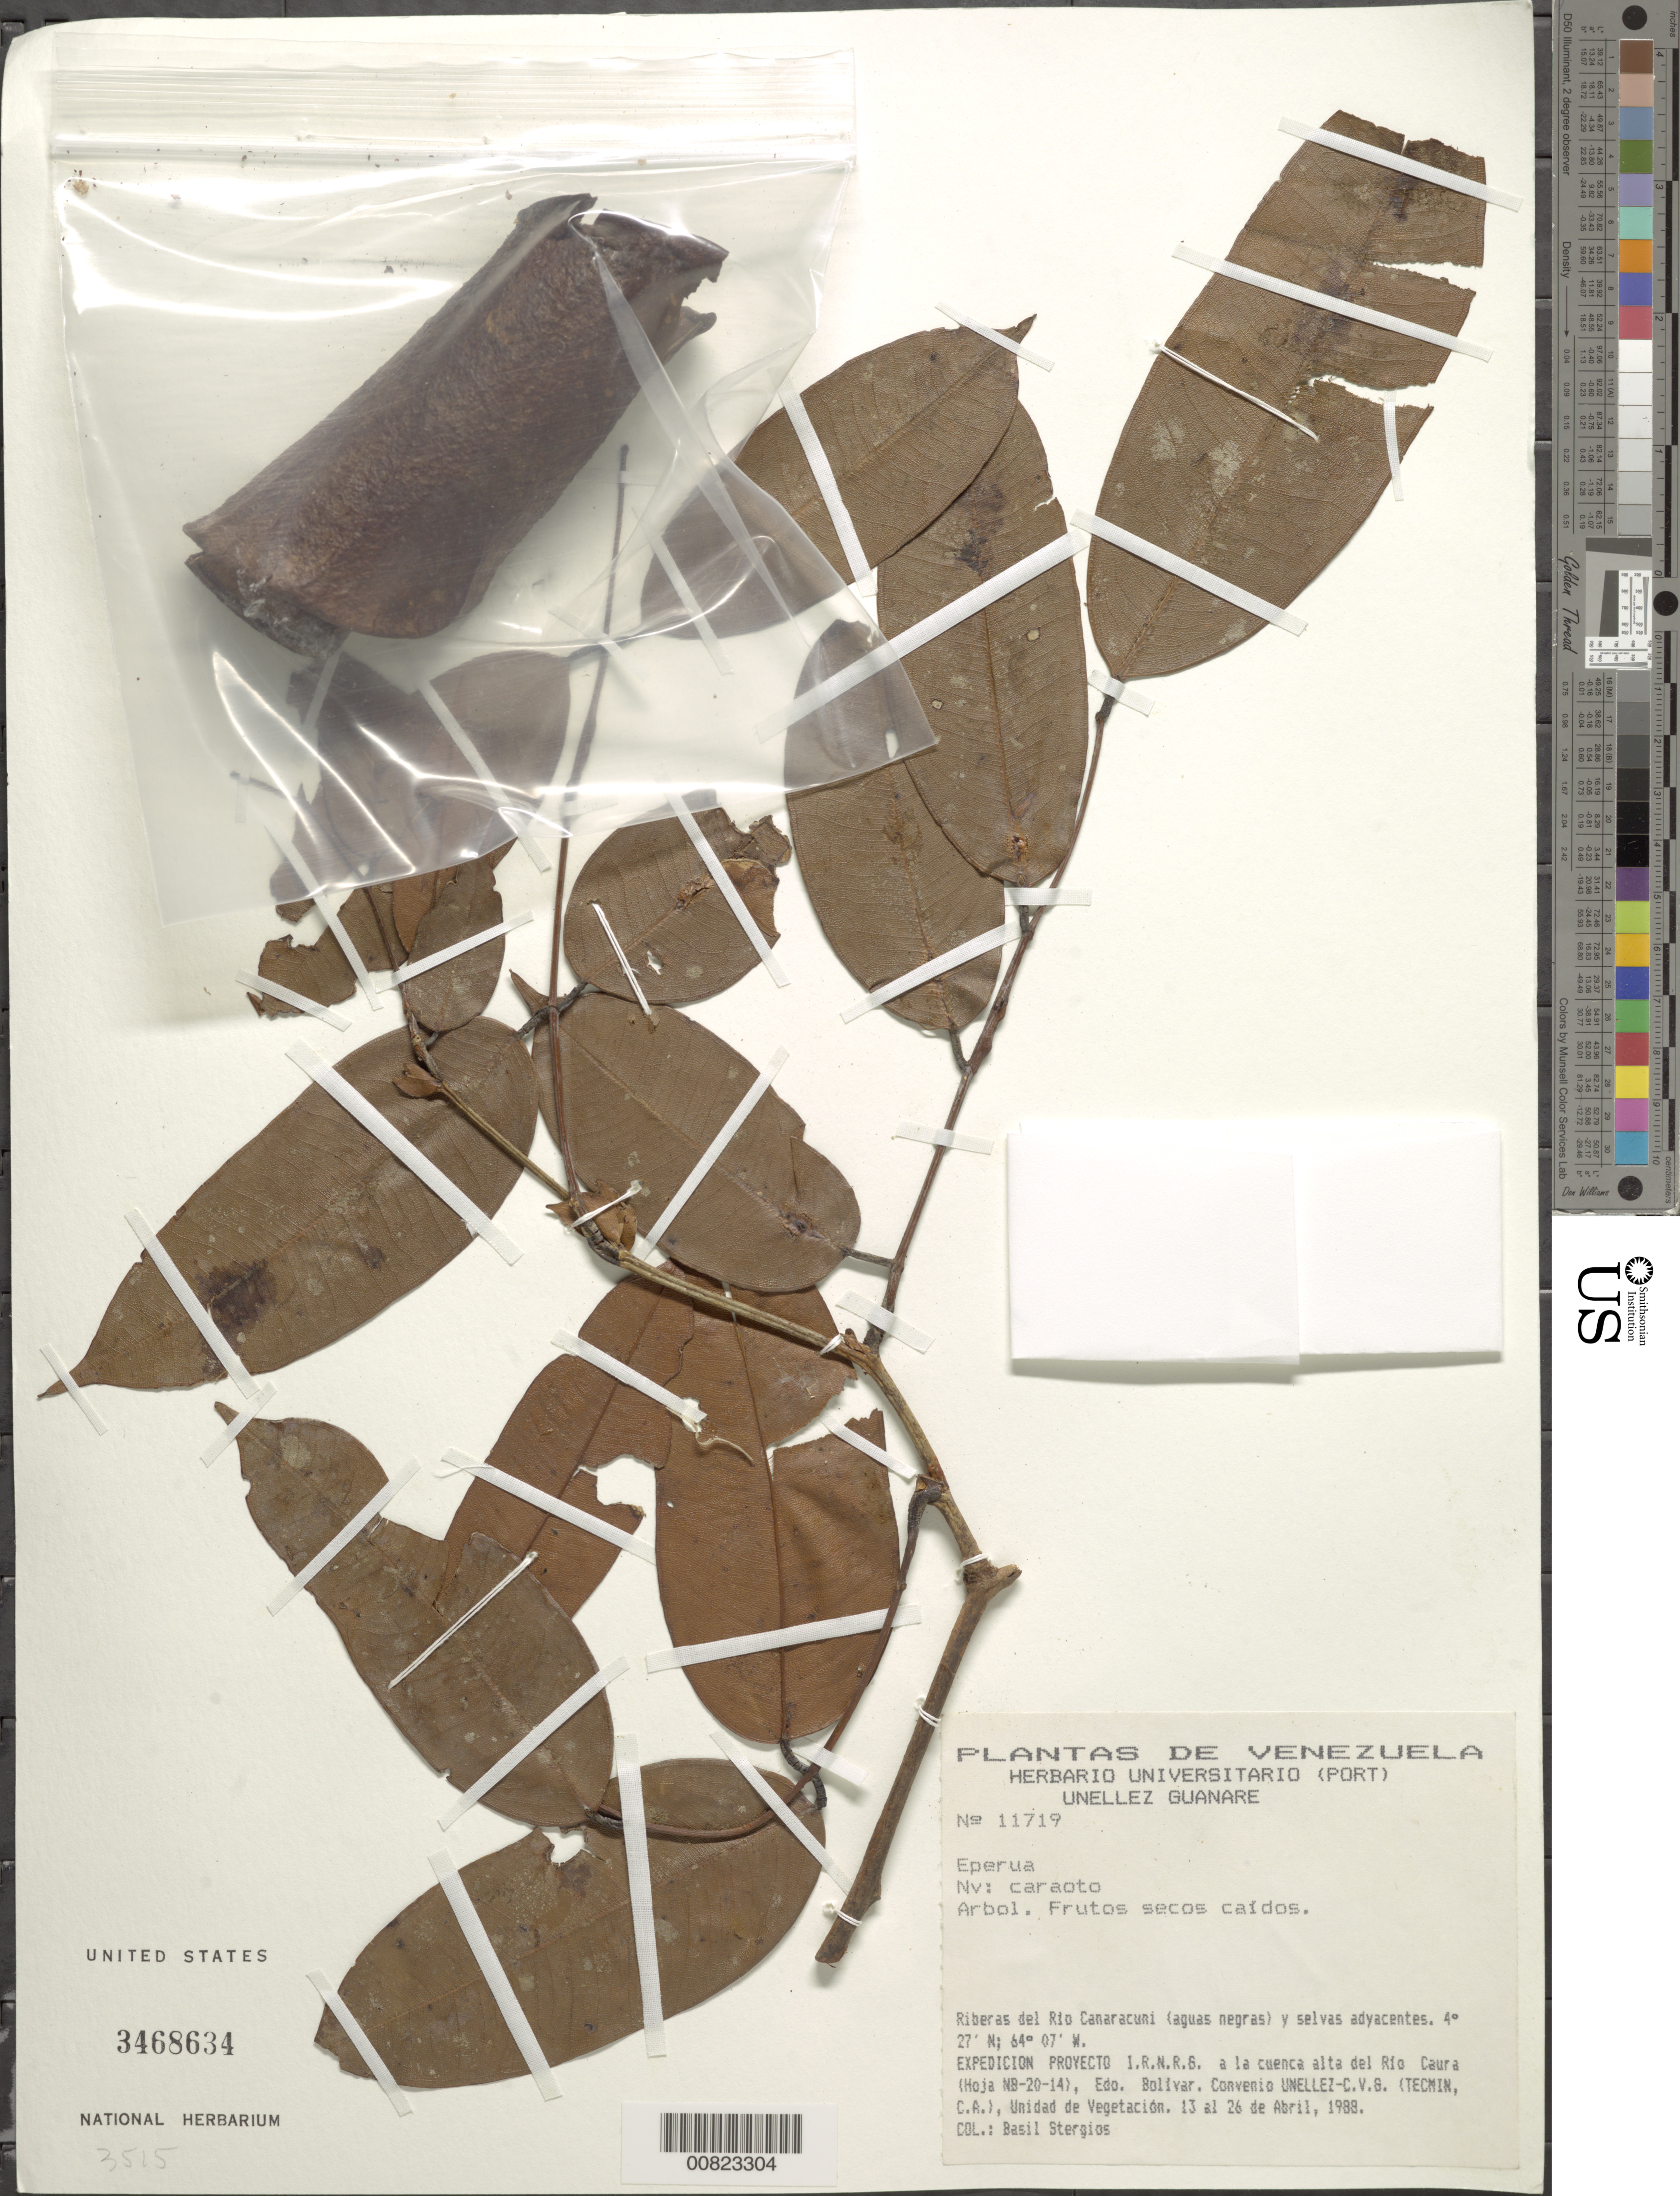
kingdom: Plantae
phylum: Tracheophyta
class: Magnoliopsida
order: Fabales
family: Fabaceae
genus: Eperua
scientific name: Eperua jenmanii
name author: Oliv.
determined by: Fortes, E. A.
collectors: B. G. Stergios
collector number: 11719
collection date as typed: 13-Apr-88 to 26-Apr-88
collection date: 1988-04-13/1988-04-26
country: Venezuela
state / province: Bolívar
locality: Río Canaracuni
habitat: Riberas del río (aguas negras) y selvas adyacentes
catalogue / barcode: US 3468634